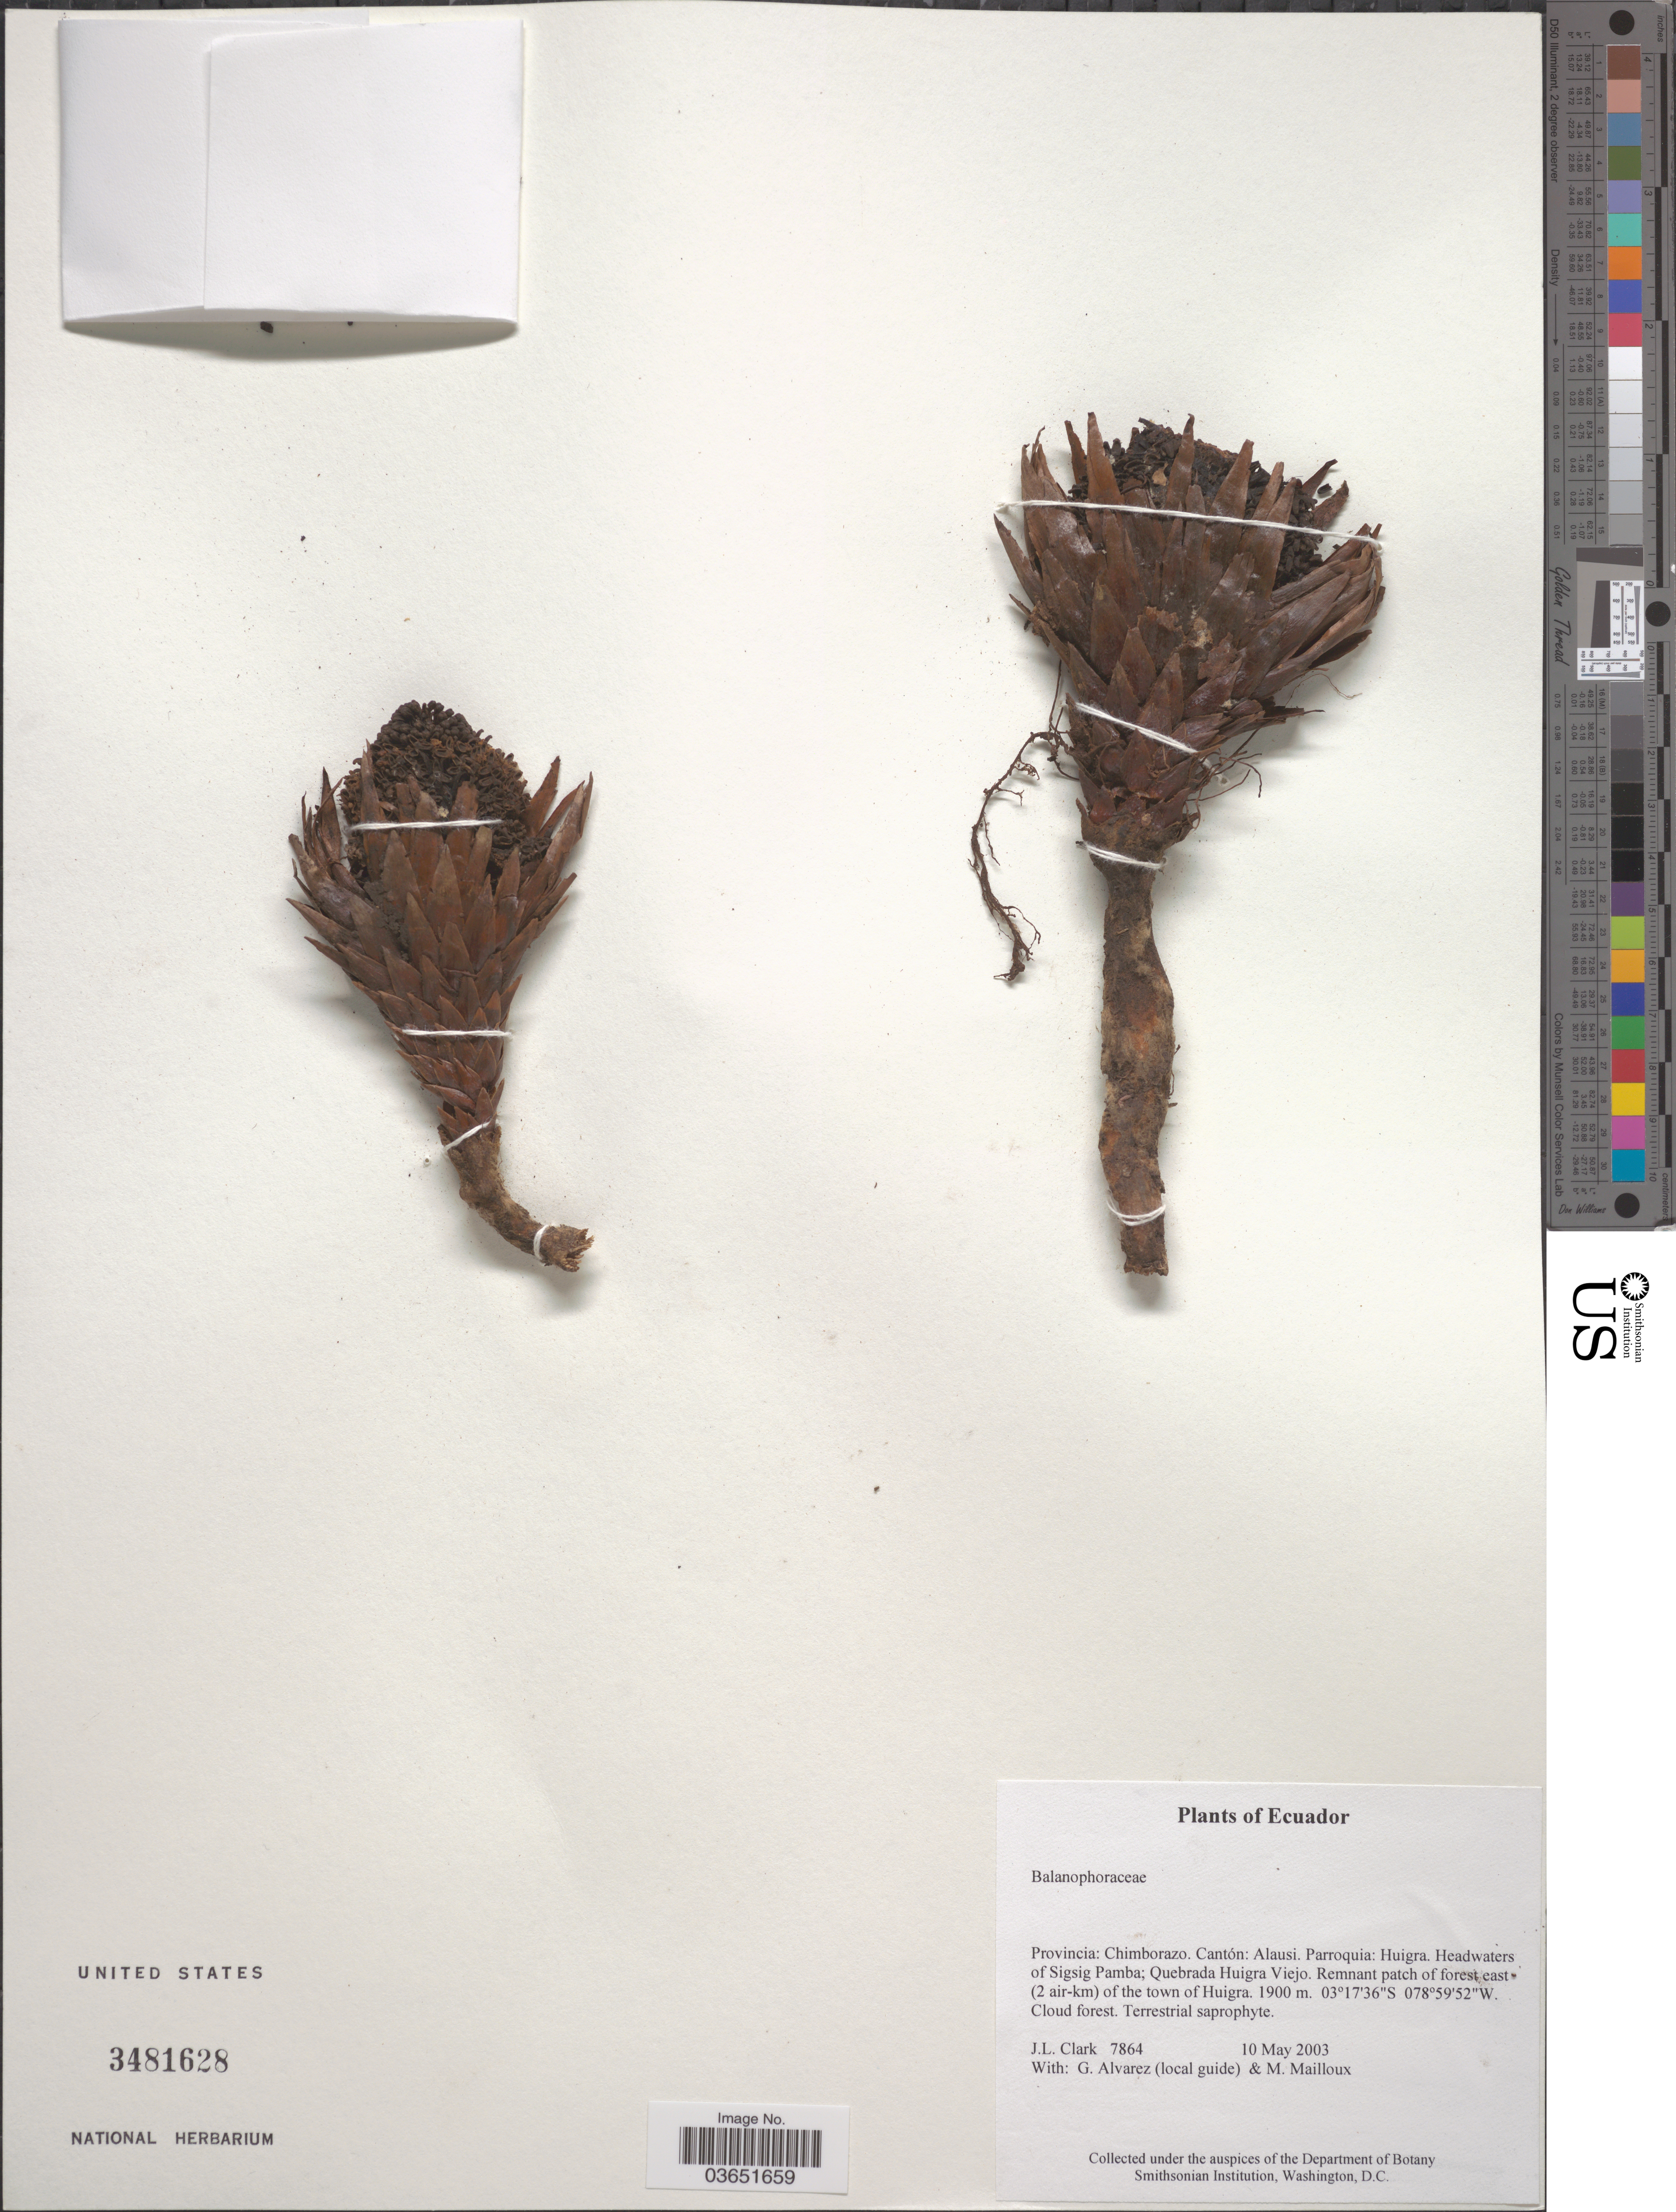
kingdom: Plantae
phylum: Tracheophyta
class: Magnoliopsida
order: Santalales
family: Balanophoraceae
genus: Langsdorffia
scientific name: Langsdorffia hypogaea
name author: Mart.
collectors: J. L. Clark, G. Alvarez & M. Mailloux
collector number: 7864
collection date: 2003-05-10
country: Ecuador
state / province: Chimborazo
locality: Cantón: Alausi. Parroquia: Huigra. Headwaters of Sigsig Pamba: Quebrada Huigra Viejo. Remnant patch of forest east (2 air-km) of the town of Huigra.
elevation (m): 1900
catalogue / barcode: US 3481628